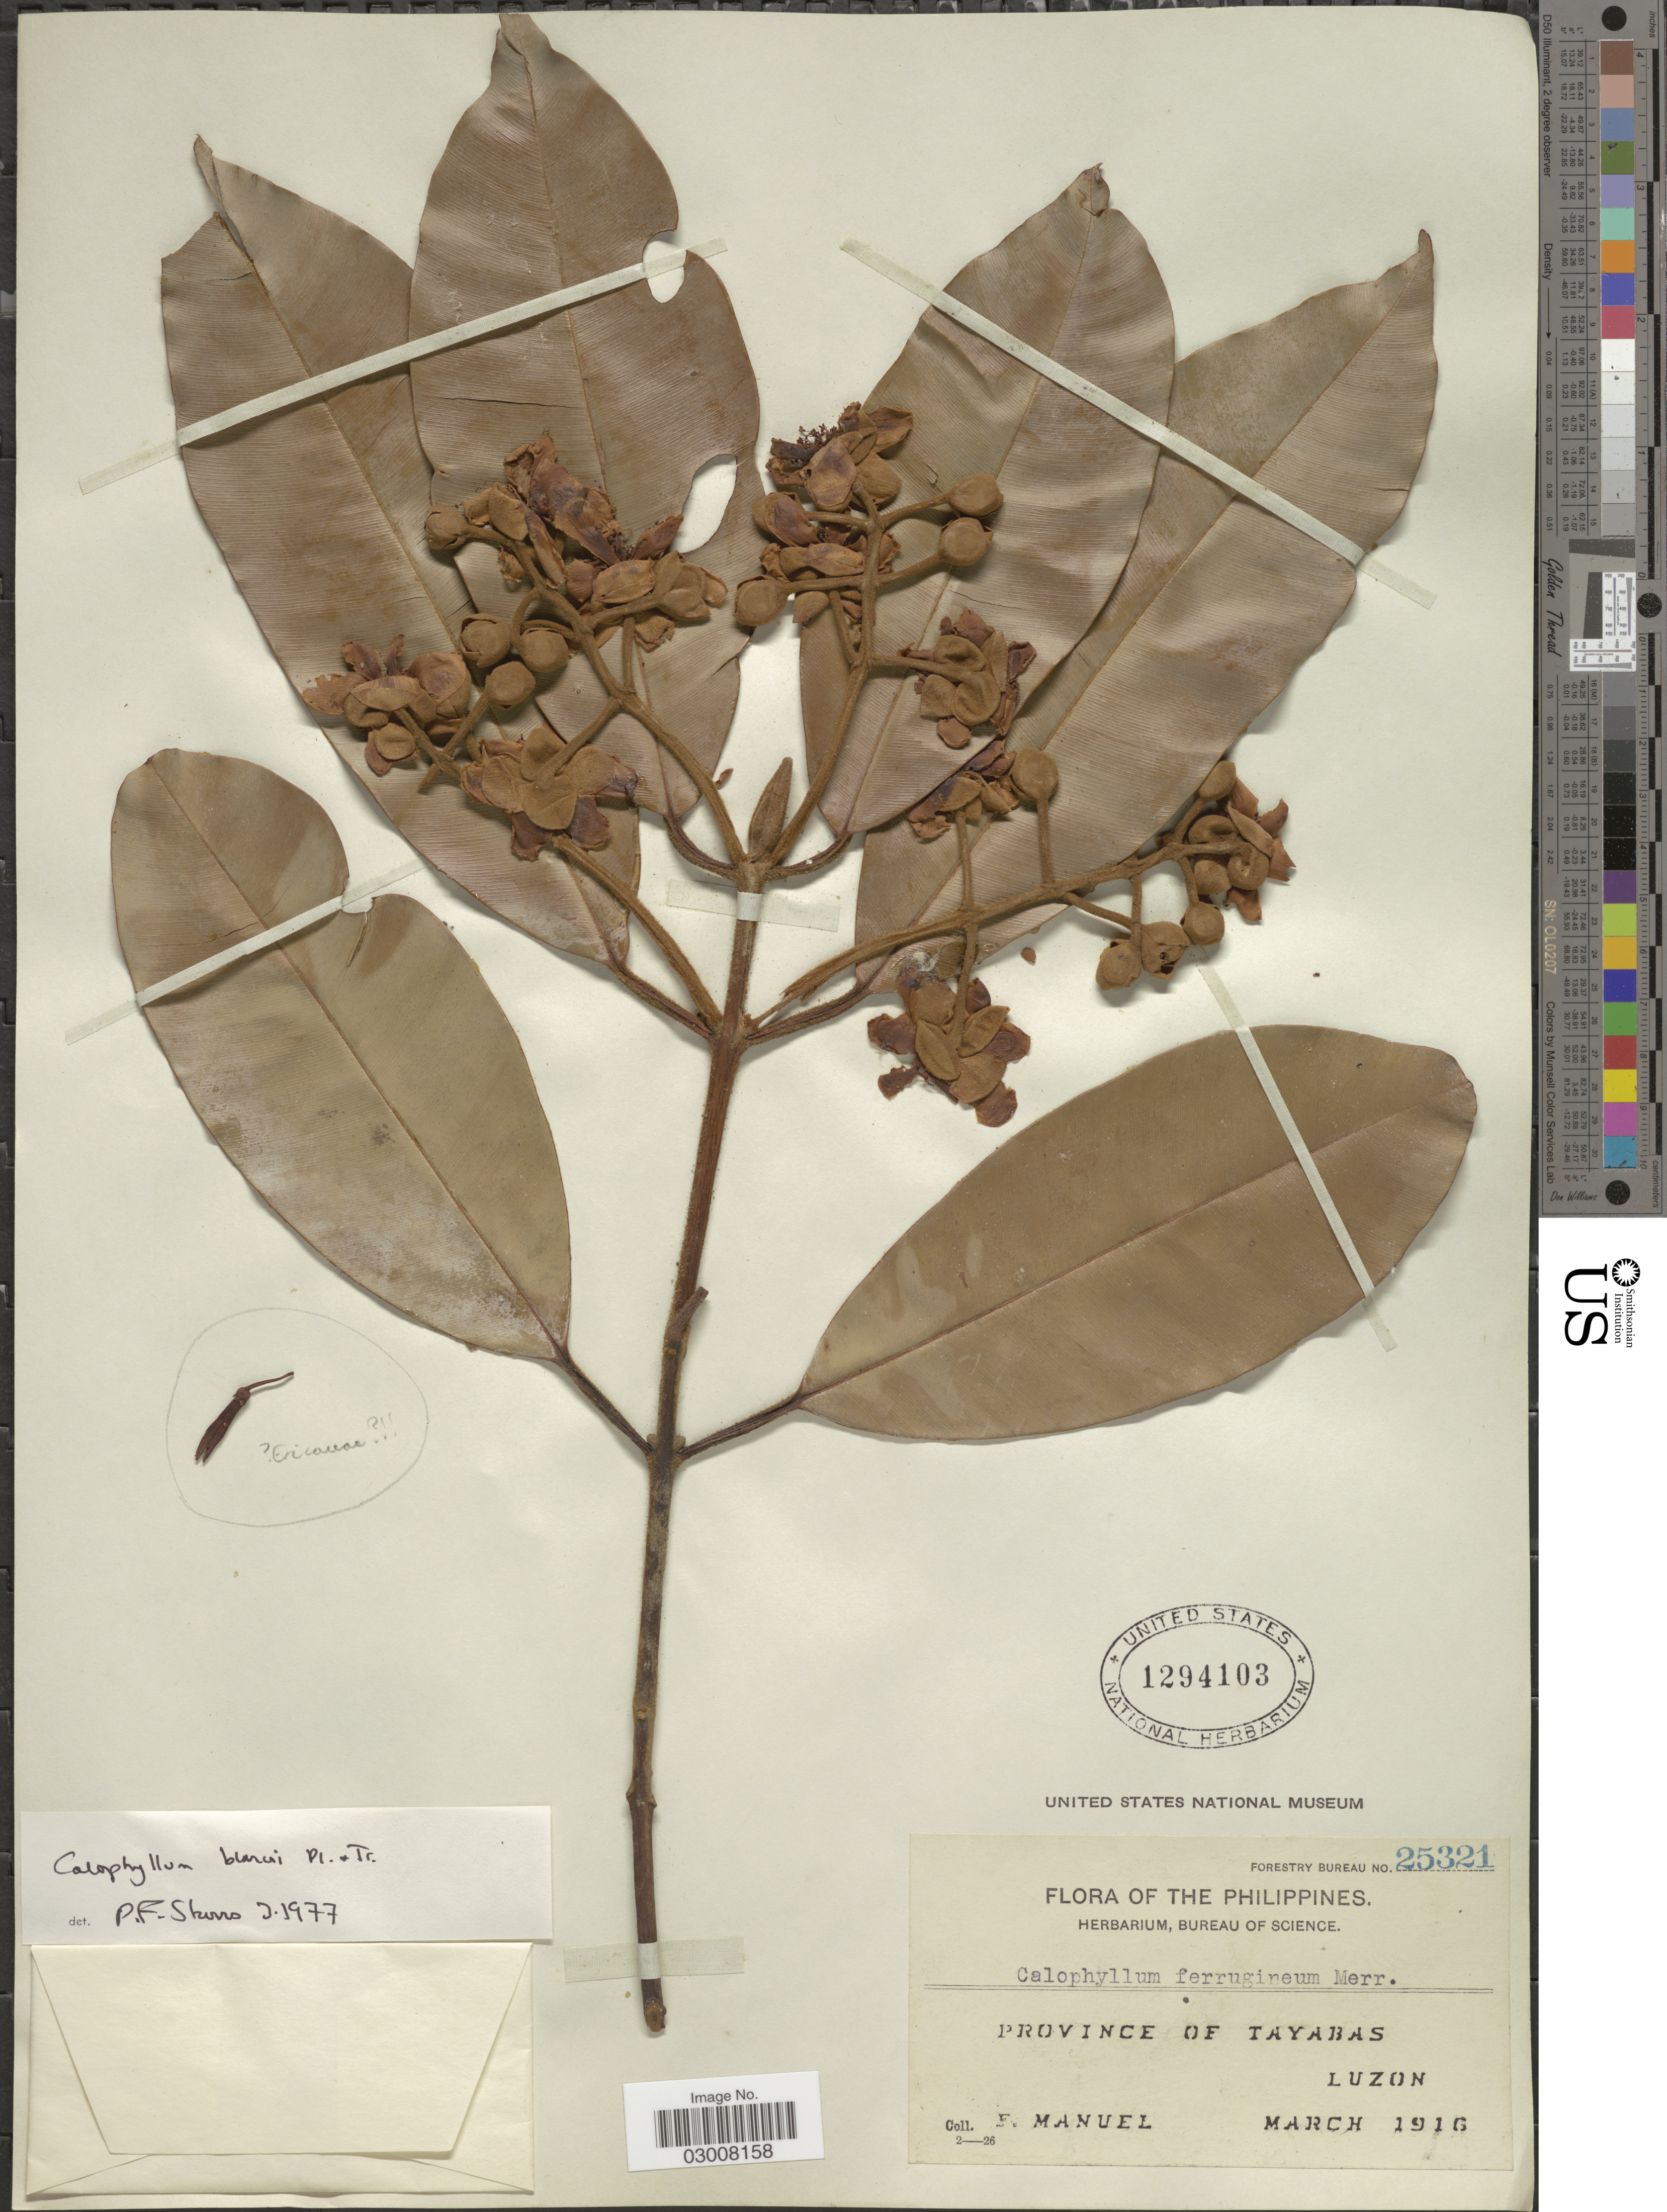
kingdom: Plantae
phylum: Tracheophyta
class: Magnoliopsida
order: Malpighiales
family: Calophyllaceae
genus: Calophyllum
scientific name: Calophyllum blancoi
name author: Planch. & Triana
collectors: F. Manuel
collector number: Forestry Bureau 25321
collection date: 1916-03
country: Philippines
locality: Province of Tayabas, Luzon.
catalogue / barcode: US 1294103